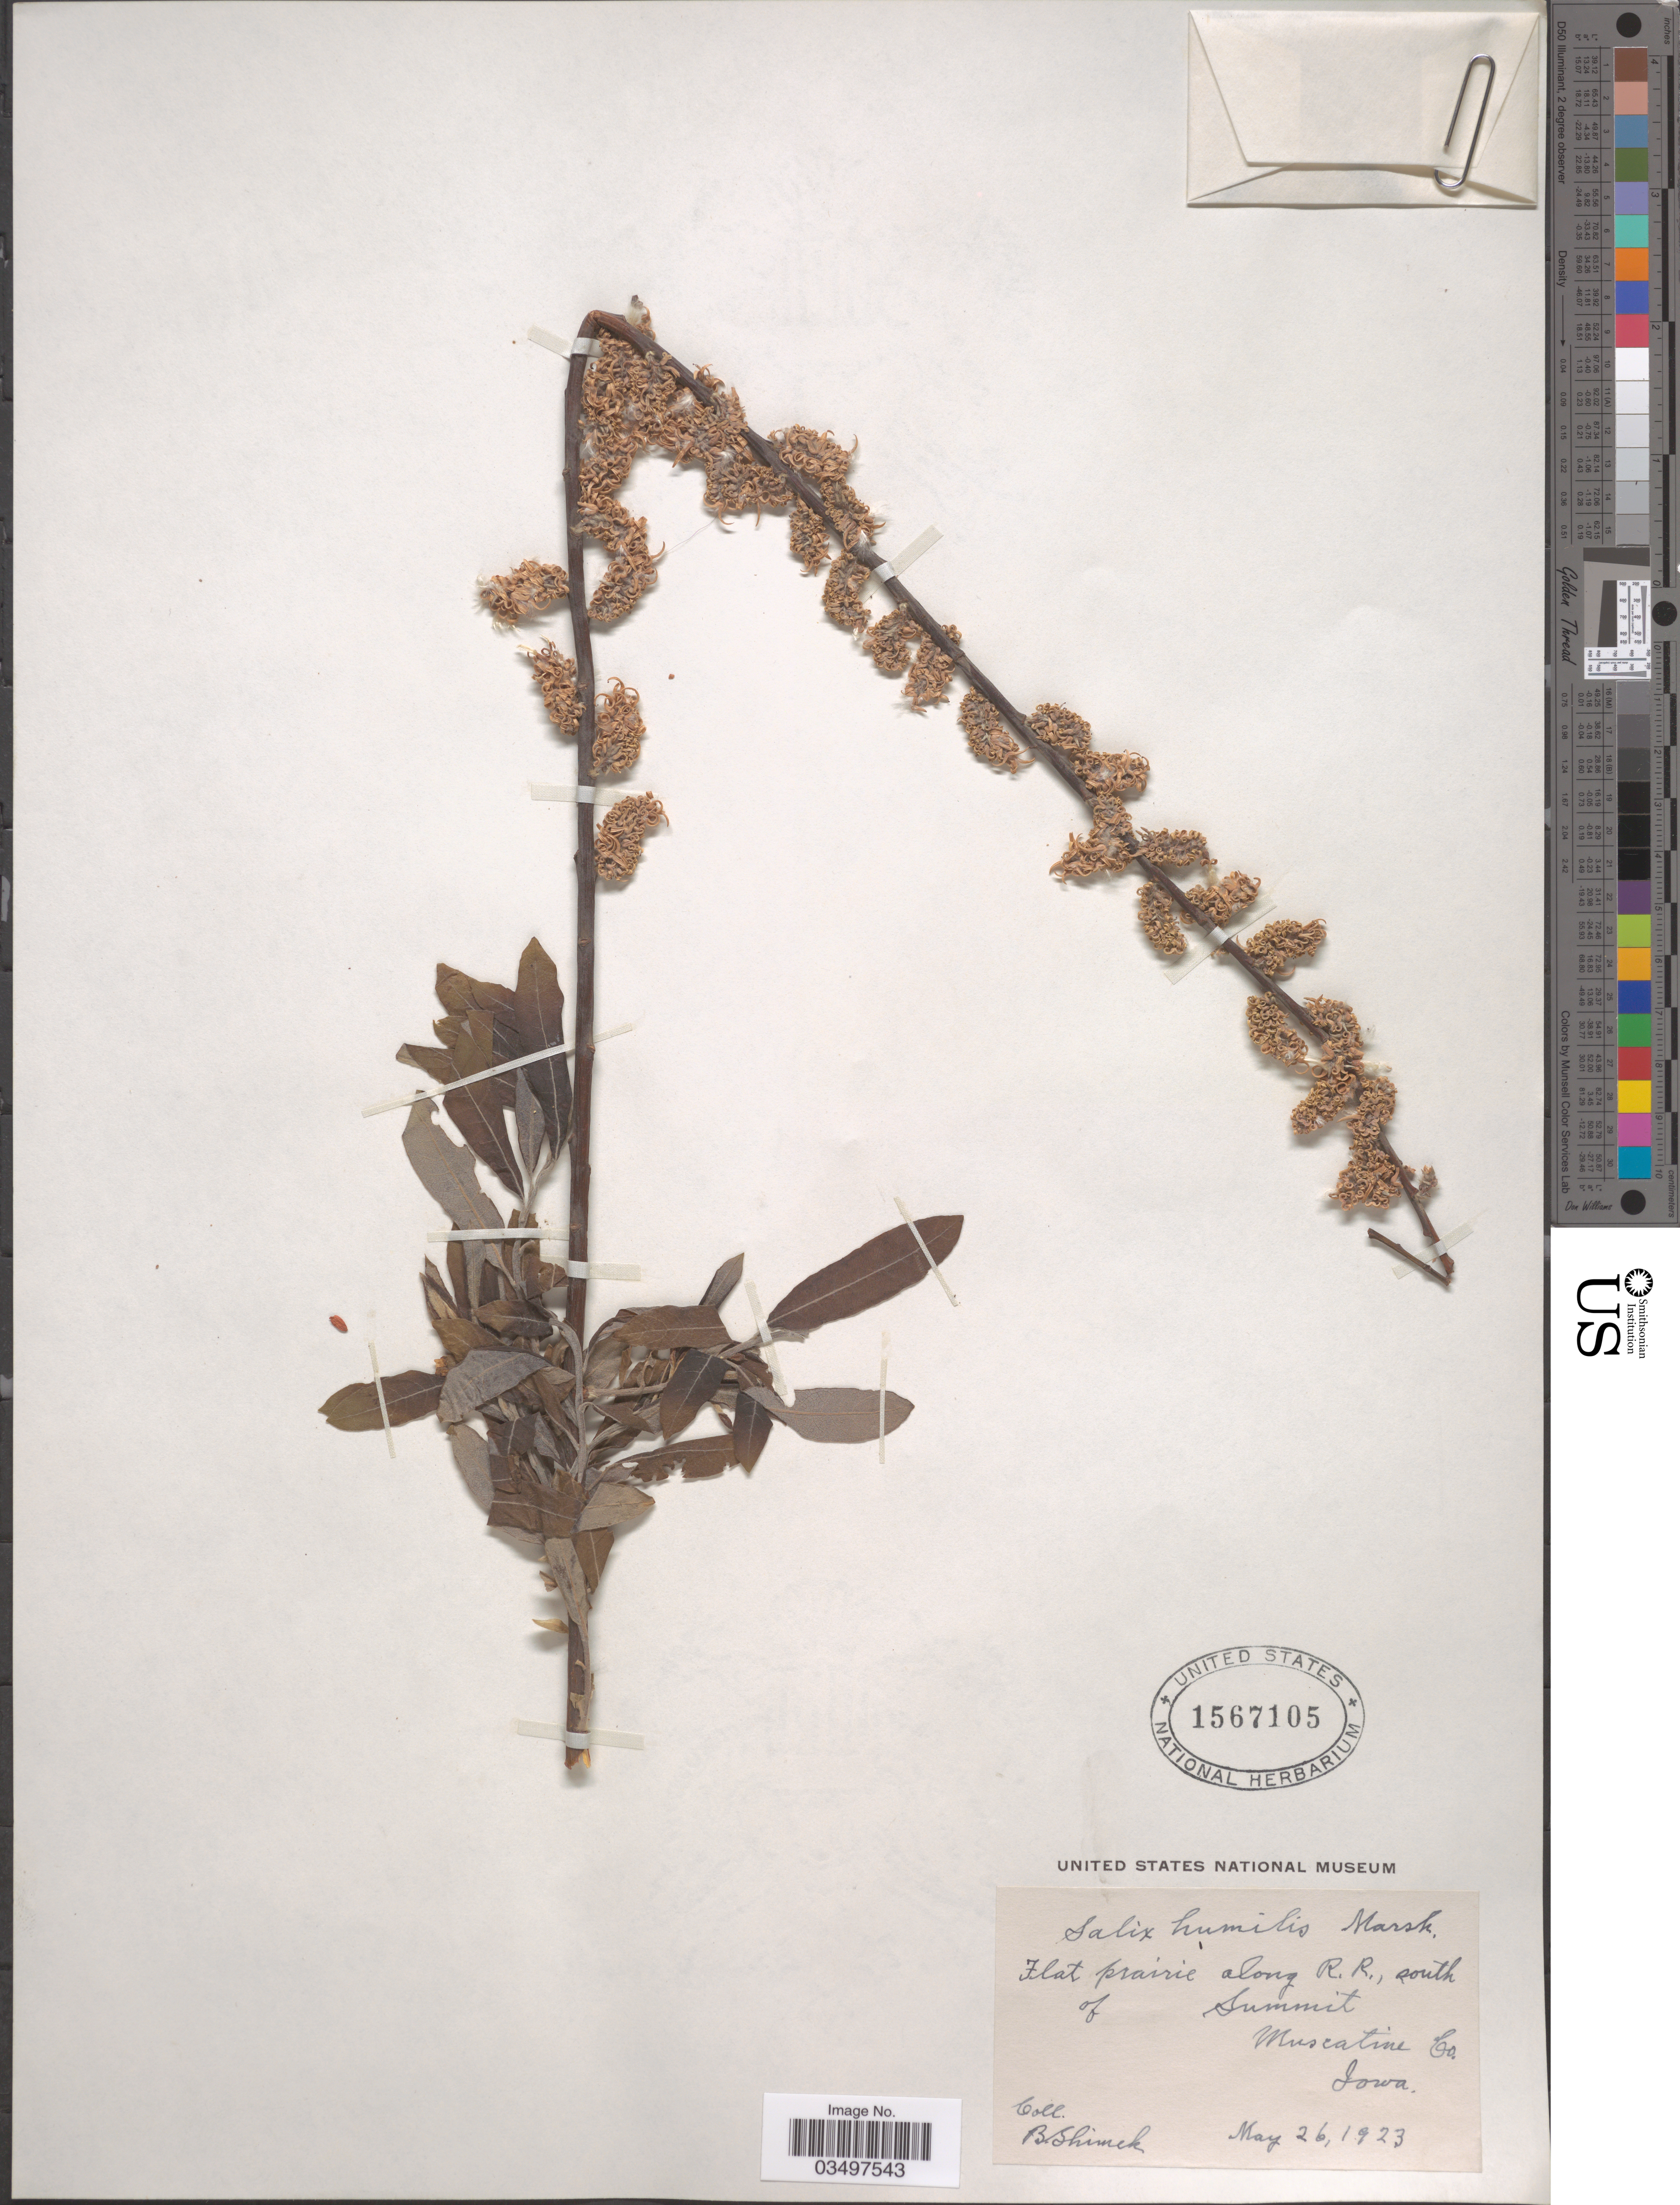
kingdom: Plantae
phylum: Tracheophyta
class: Magnoliopsida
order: Malpighiales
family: Salicaceae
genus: Salix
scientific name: Salix humilis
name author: Marshall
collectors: B. Shinick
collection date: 1923-05-26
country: United States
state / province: Iowa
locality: Flat prairie along R. R., south of summit. Muscatine Co.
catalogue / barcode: US 1567105